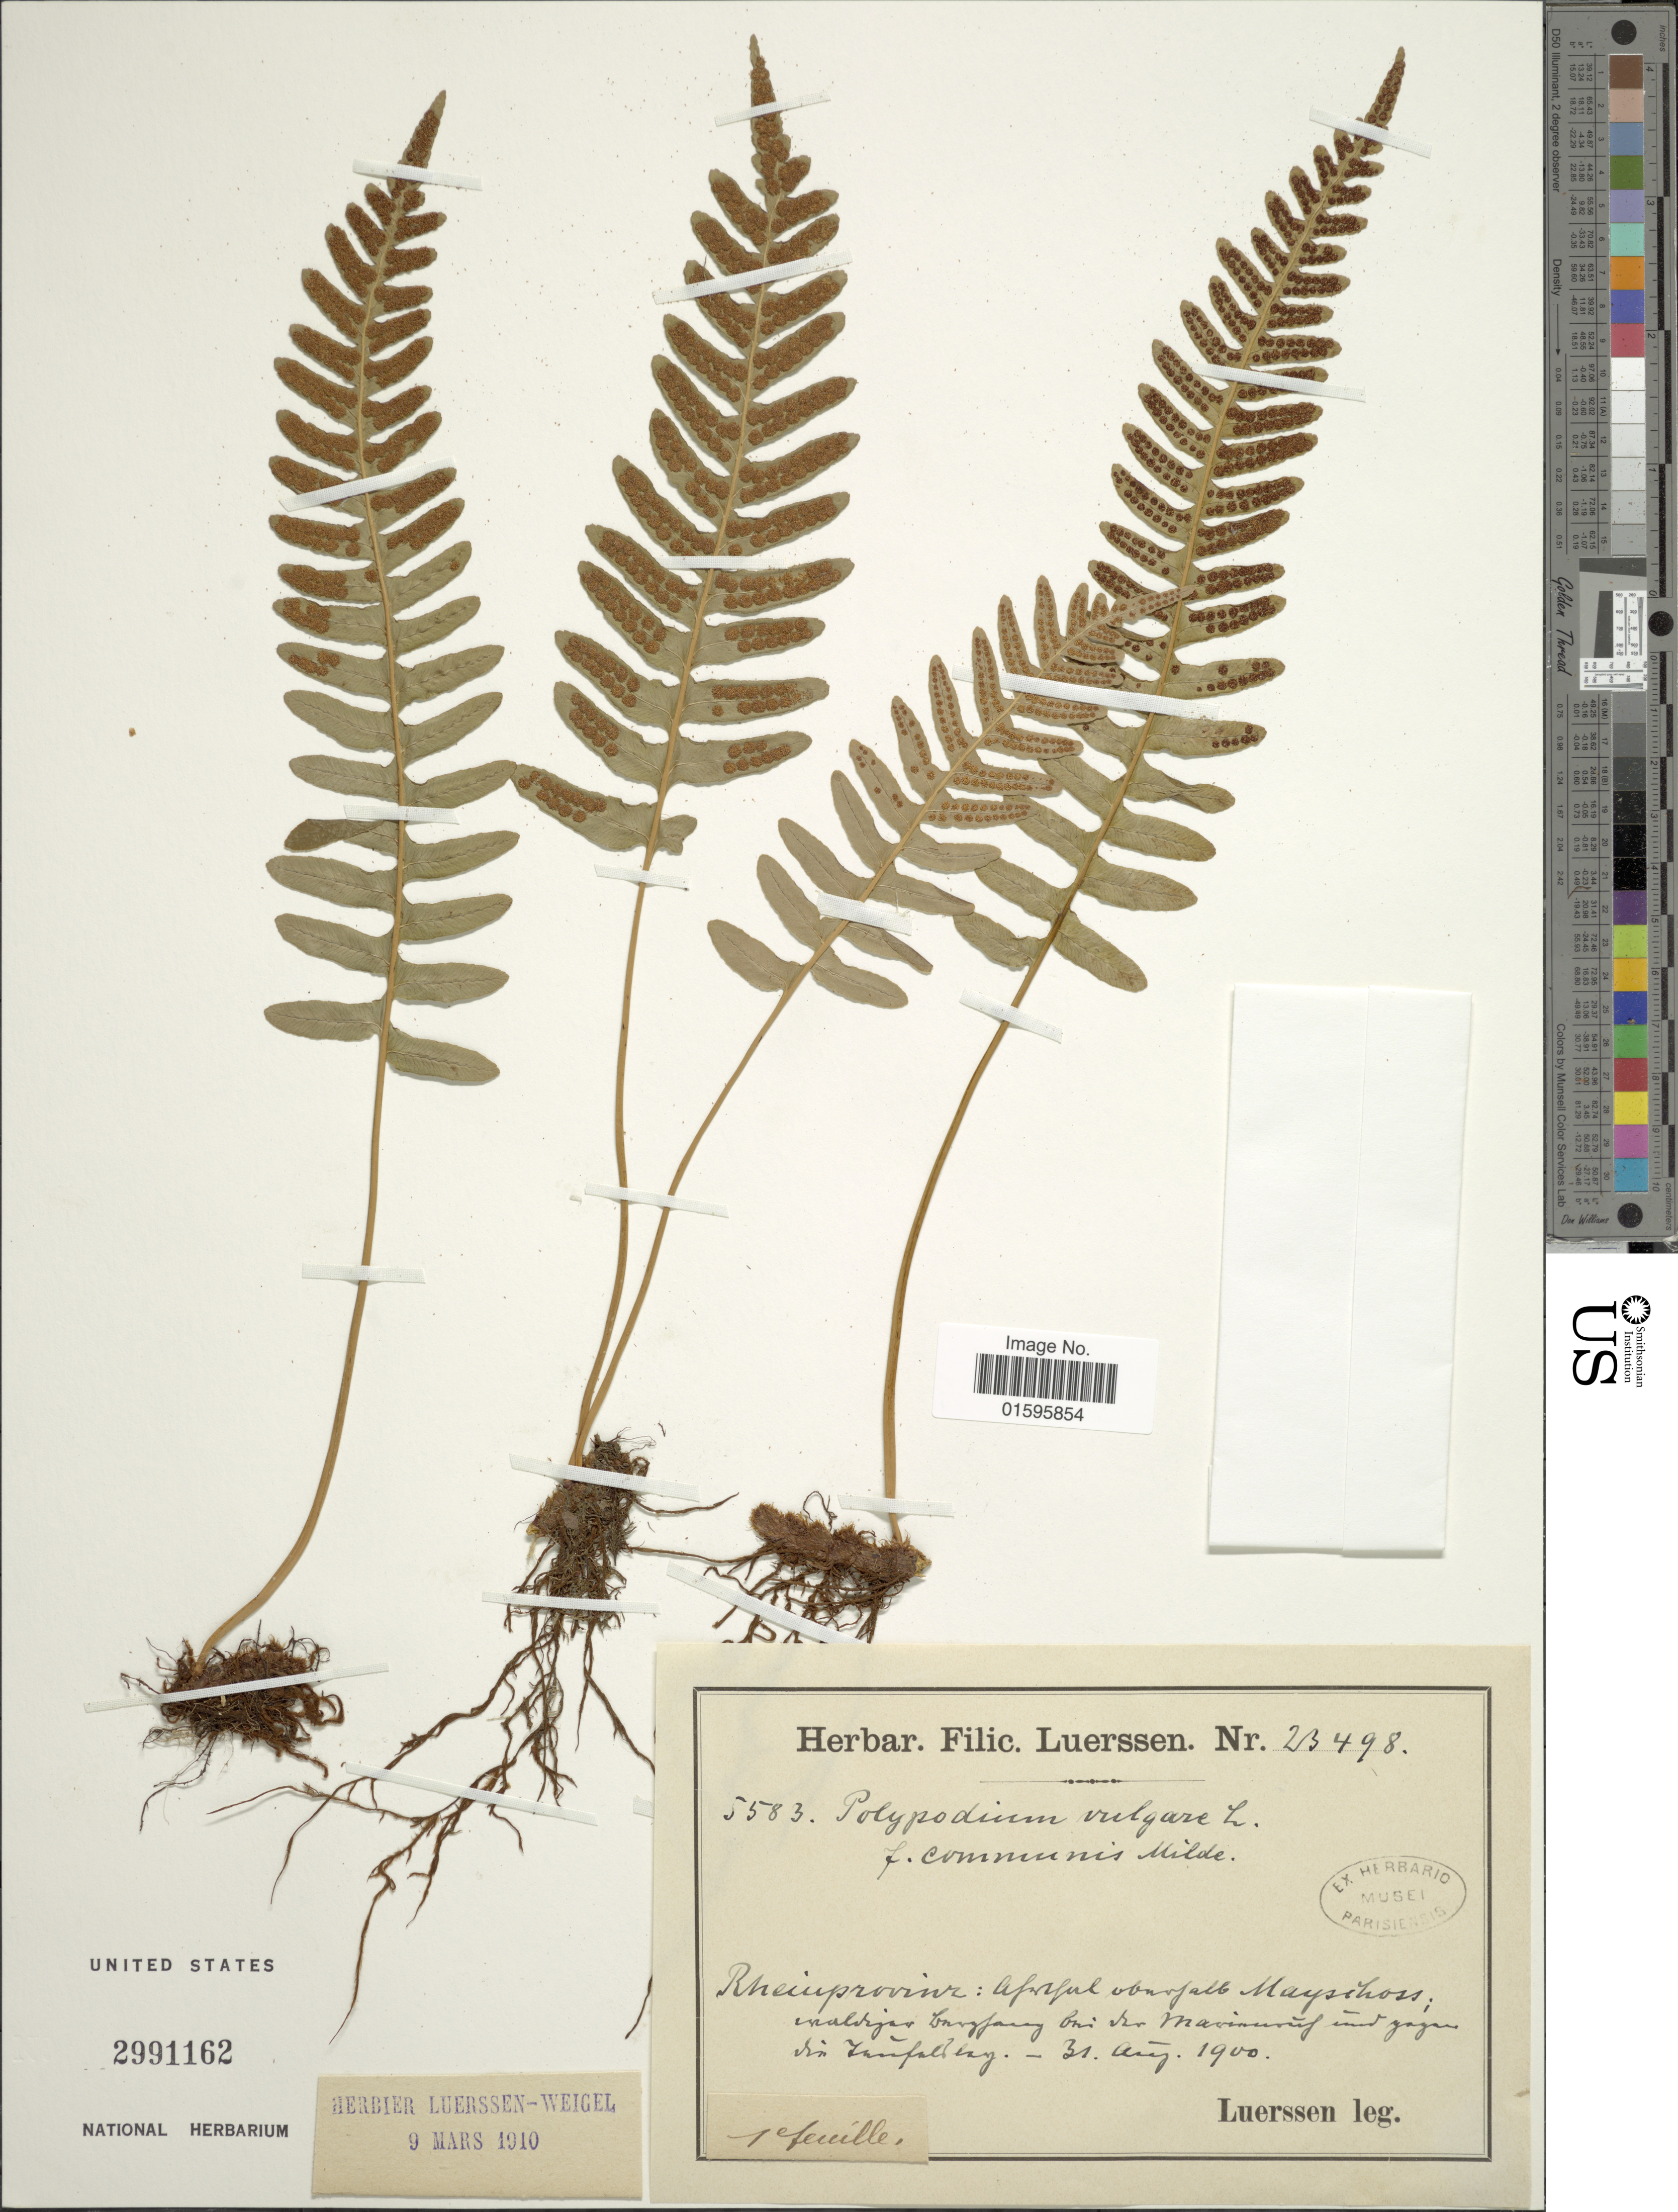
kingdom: Plantae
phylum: Tracheophyta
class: Polypodiopsida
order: Polypodiales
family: Polypodiaceae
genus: Polypodium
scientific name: Polypodium vulgare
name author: L.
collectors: Luerssen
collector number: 5583/23498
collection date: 1900-08-31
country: Germany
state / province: Rhineland-Palatinate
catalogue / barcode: US 2991162